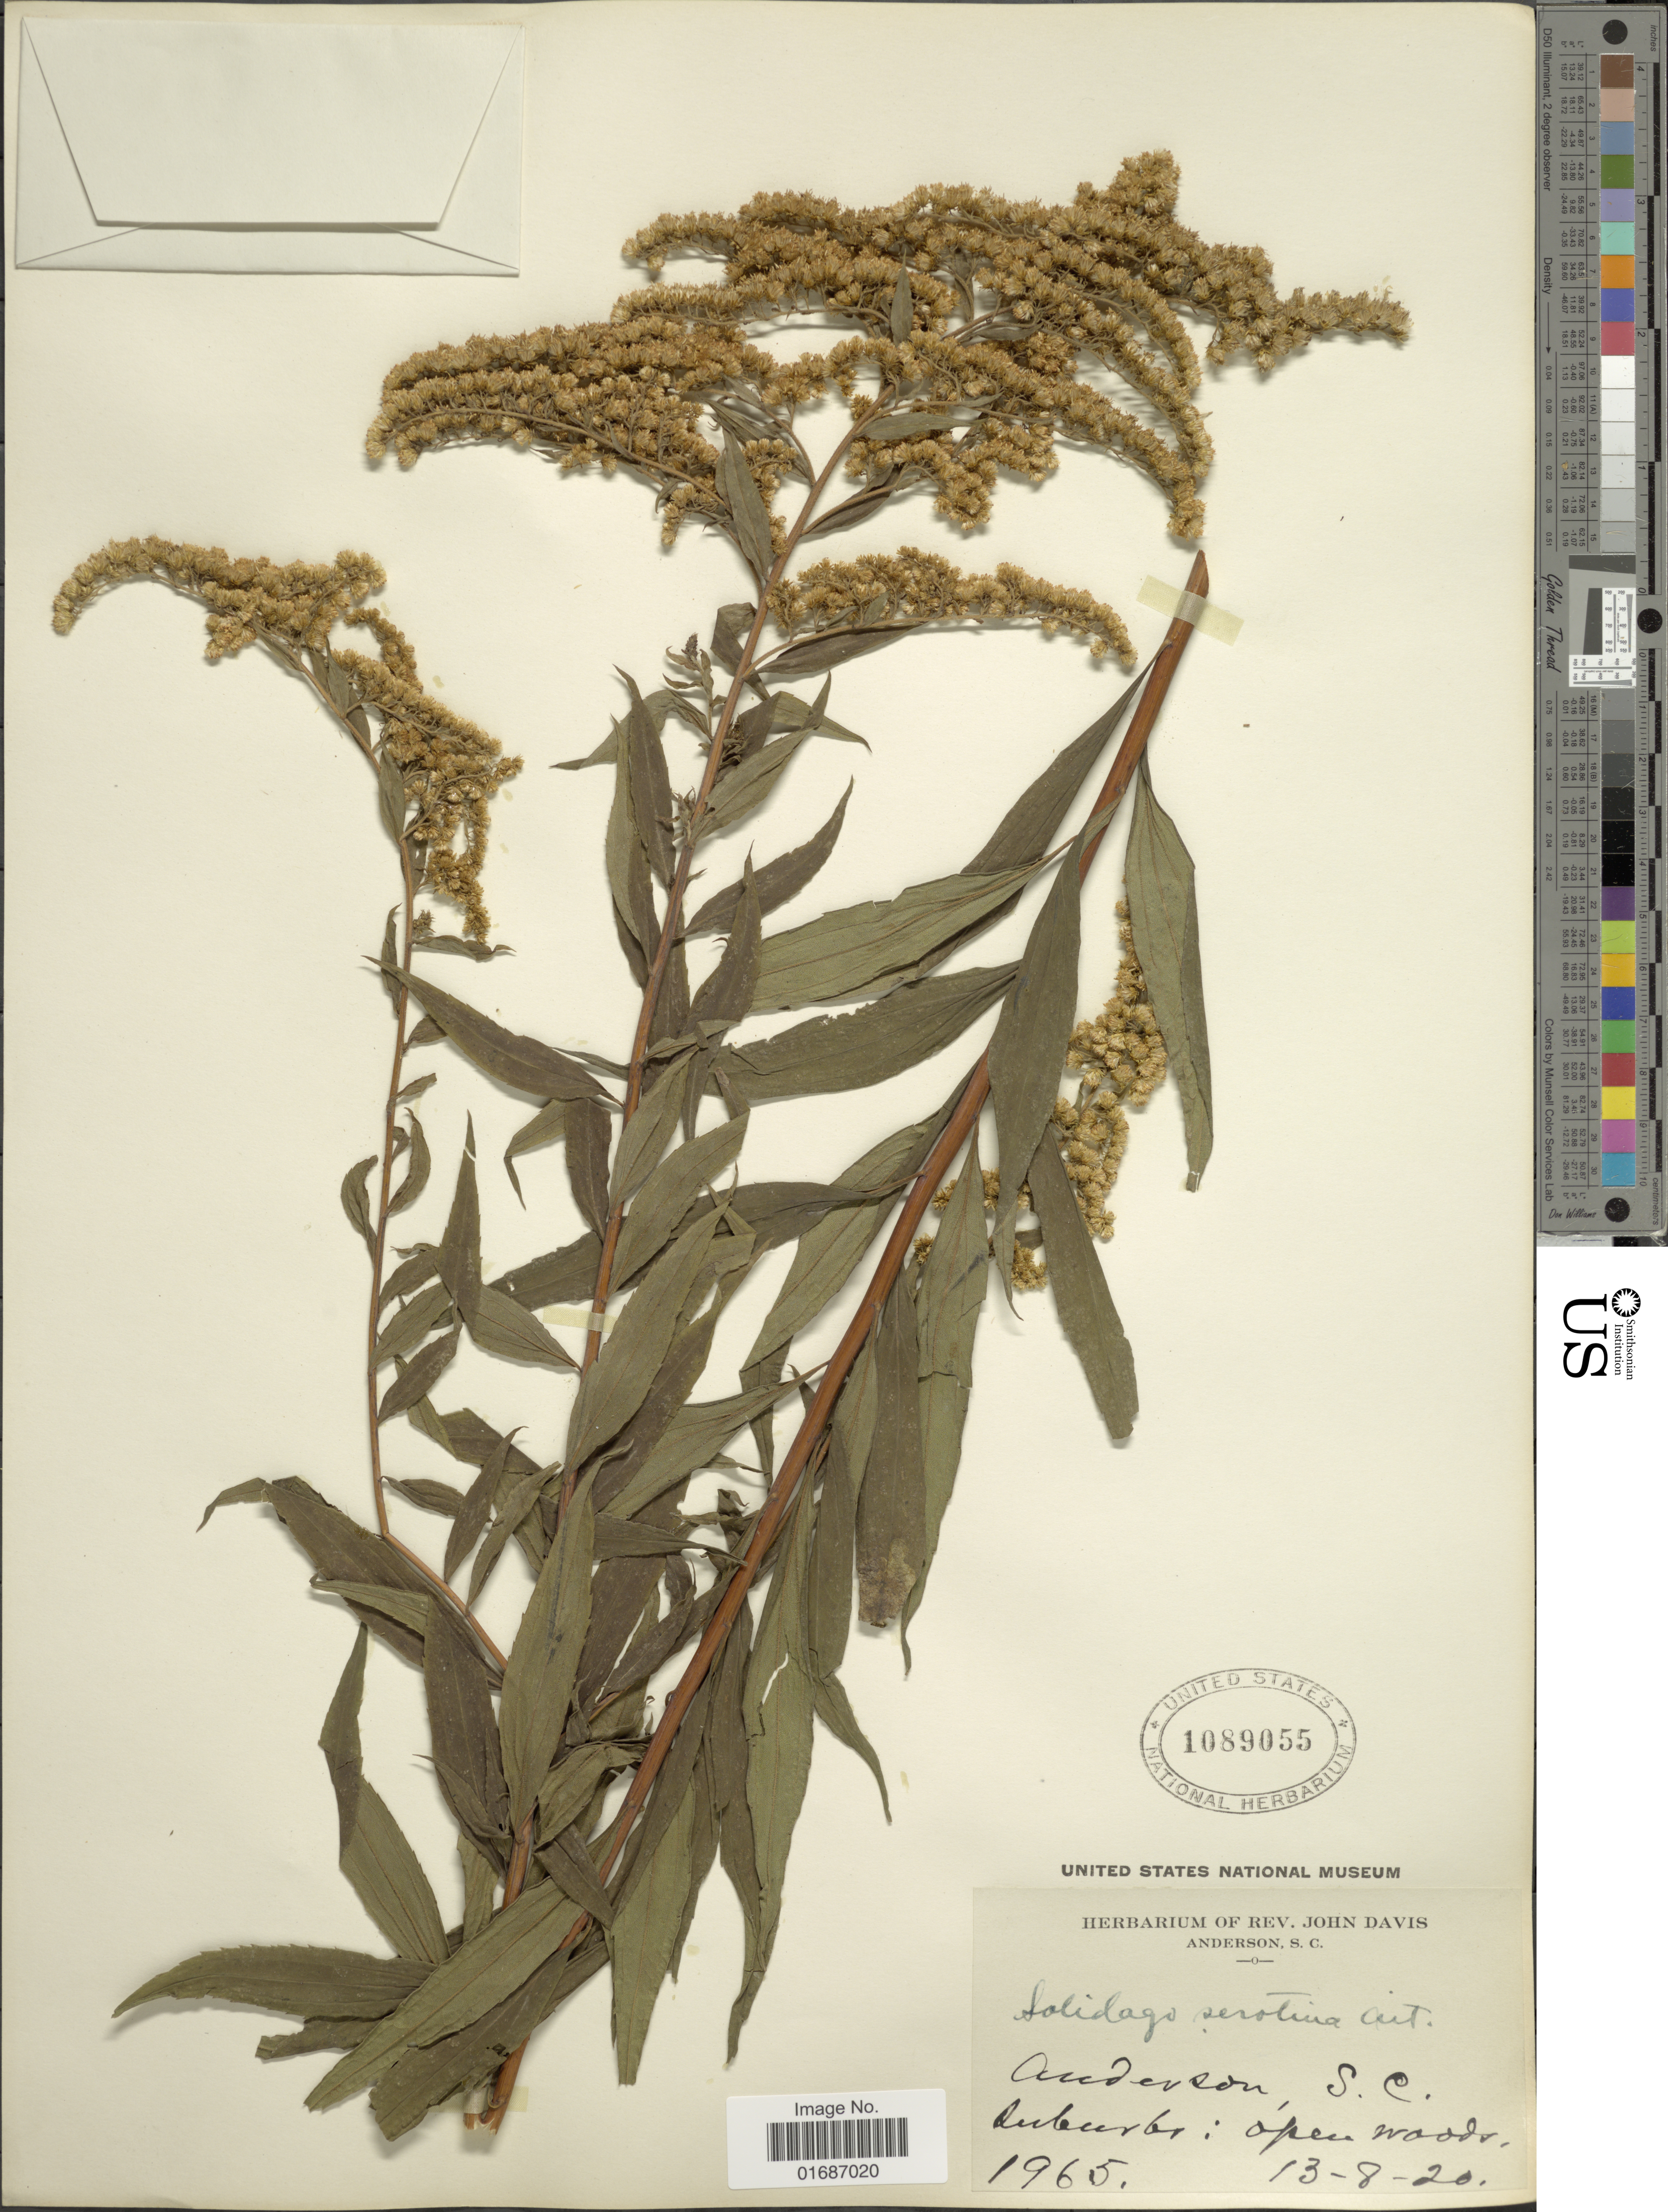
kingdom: Plantae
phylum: Tracheophyta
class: Magnoliopsida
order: Asterales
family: Asteraceae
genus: Solidago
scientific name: Solidago gigantea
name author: Aiton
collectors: J. Davis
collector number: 1965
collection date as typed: Transcribed d/m/y: 13/8/20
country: United States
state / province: South Carolina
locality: Anderson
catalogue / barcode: US 1089055